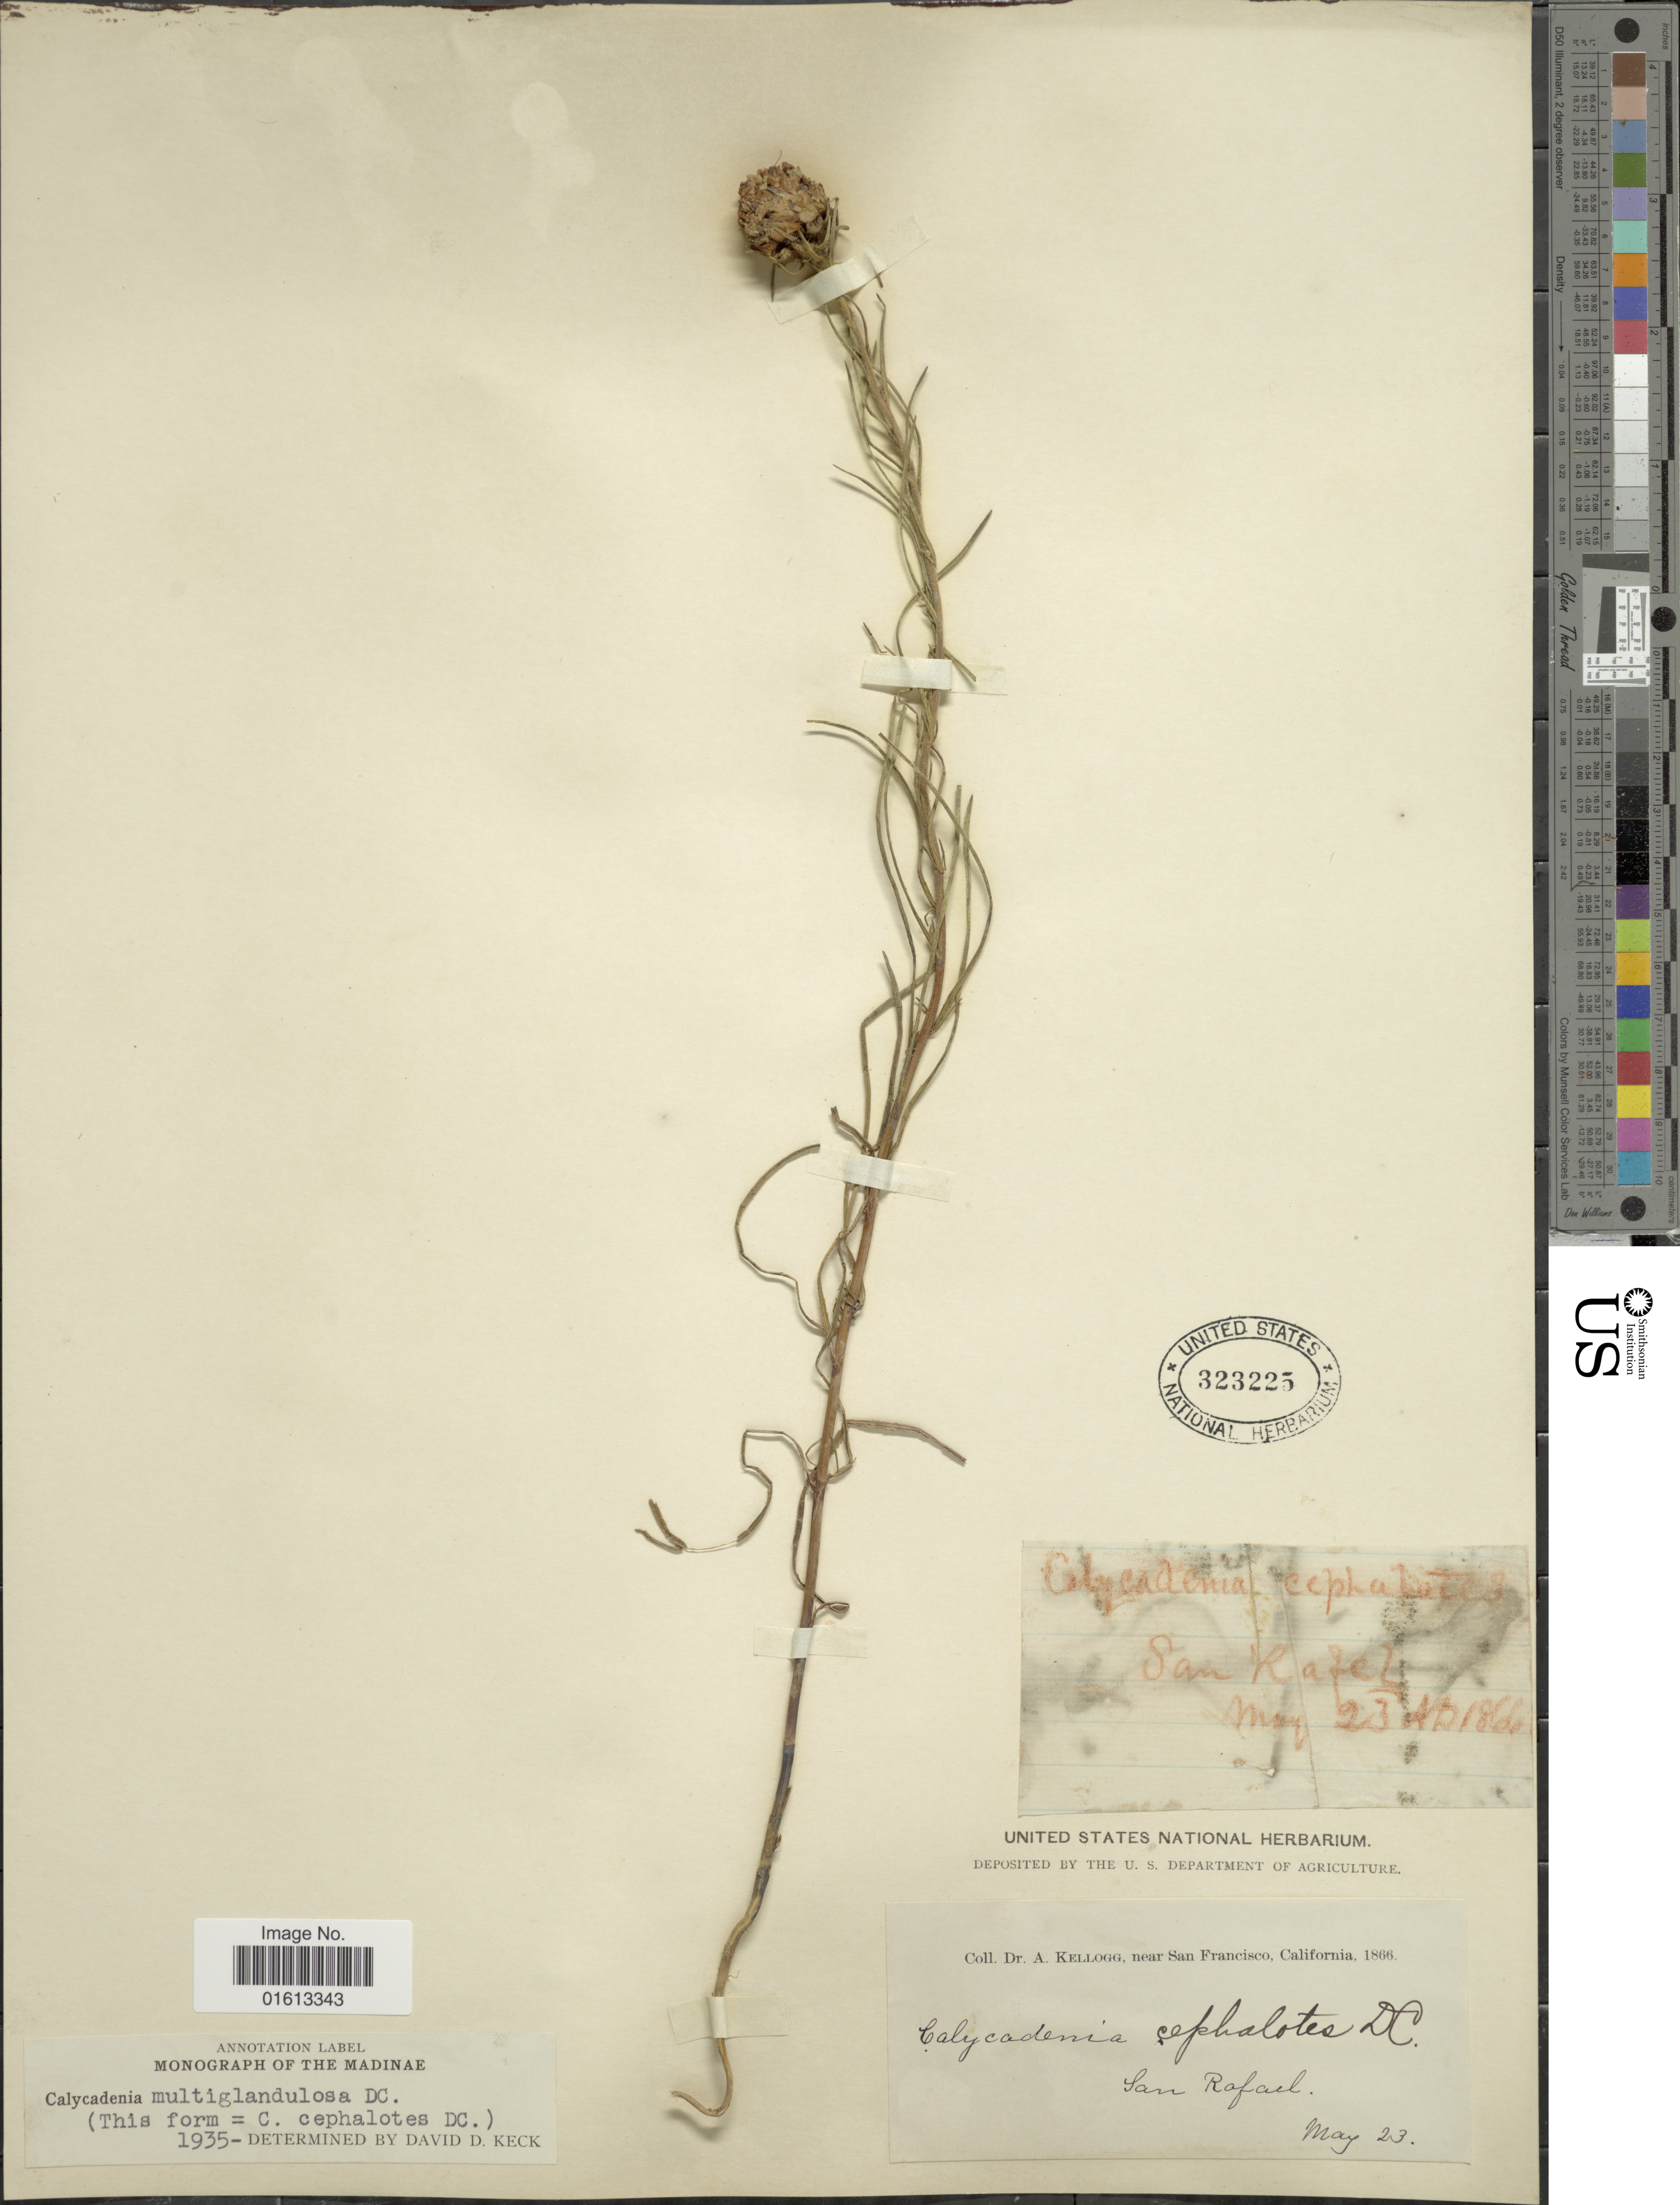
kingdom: Plantae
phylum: Tracheophyta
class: Magnoliopsida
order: Asterales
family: Asteraceae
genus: Calycadenia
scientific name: Calycadenia multiglandulosa subsp. cephalotes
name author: (DC.) D.D. Keck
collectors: A. Kellog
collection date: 1866-05-23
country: United States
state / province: California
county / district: San Francisco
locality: Near San Francisco, San Rafael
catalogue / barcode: US 323225